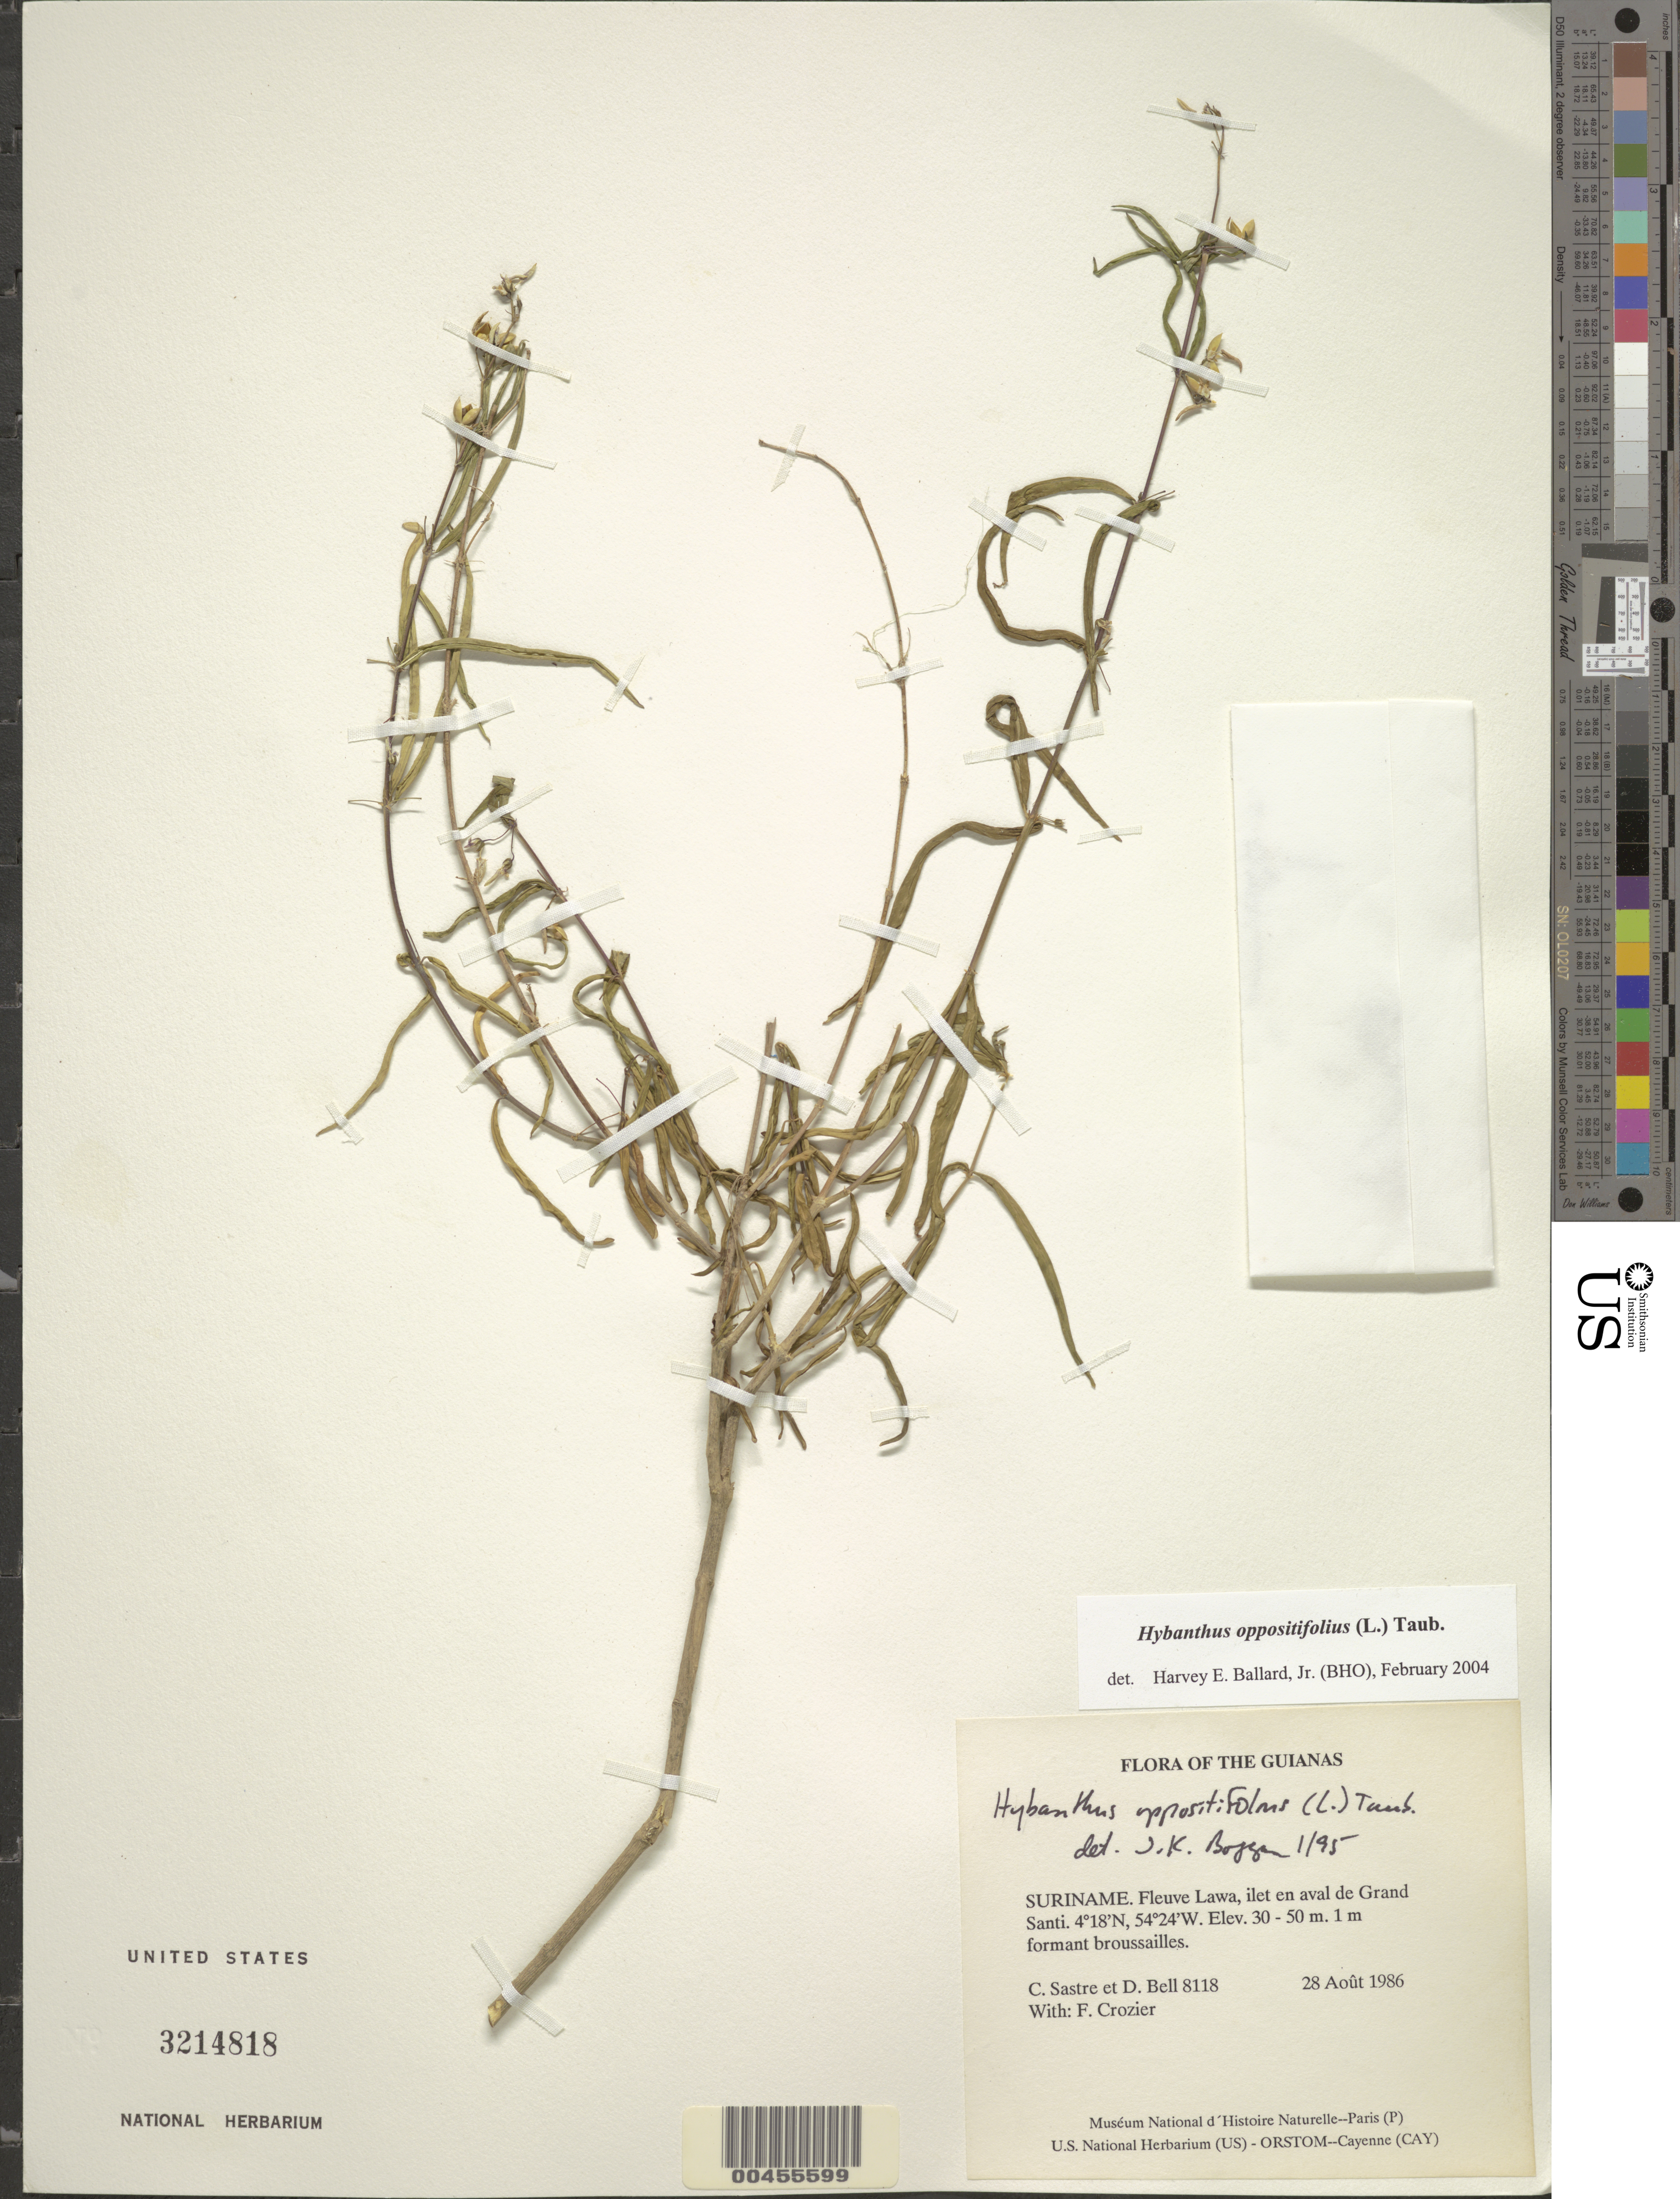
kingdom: Plantae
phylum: Tracheophyta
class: Magnoliopsida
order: Malpighiales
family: Violaceae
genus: Pombalia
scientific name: Pombalia oppositifolia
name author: (L.) Paula-Souza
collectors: C. H. L. Sastre, D. A. Bell & F. Crozier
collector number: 8118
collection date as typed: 28 August 1986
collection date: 1986-08-28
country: Suriname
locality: Fleuve Lawa, ilet en aval de Grand Santi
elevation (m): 30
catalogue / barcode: US 3214818